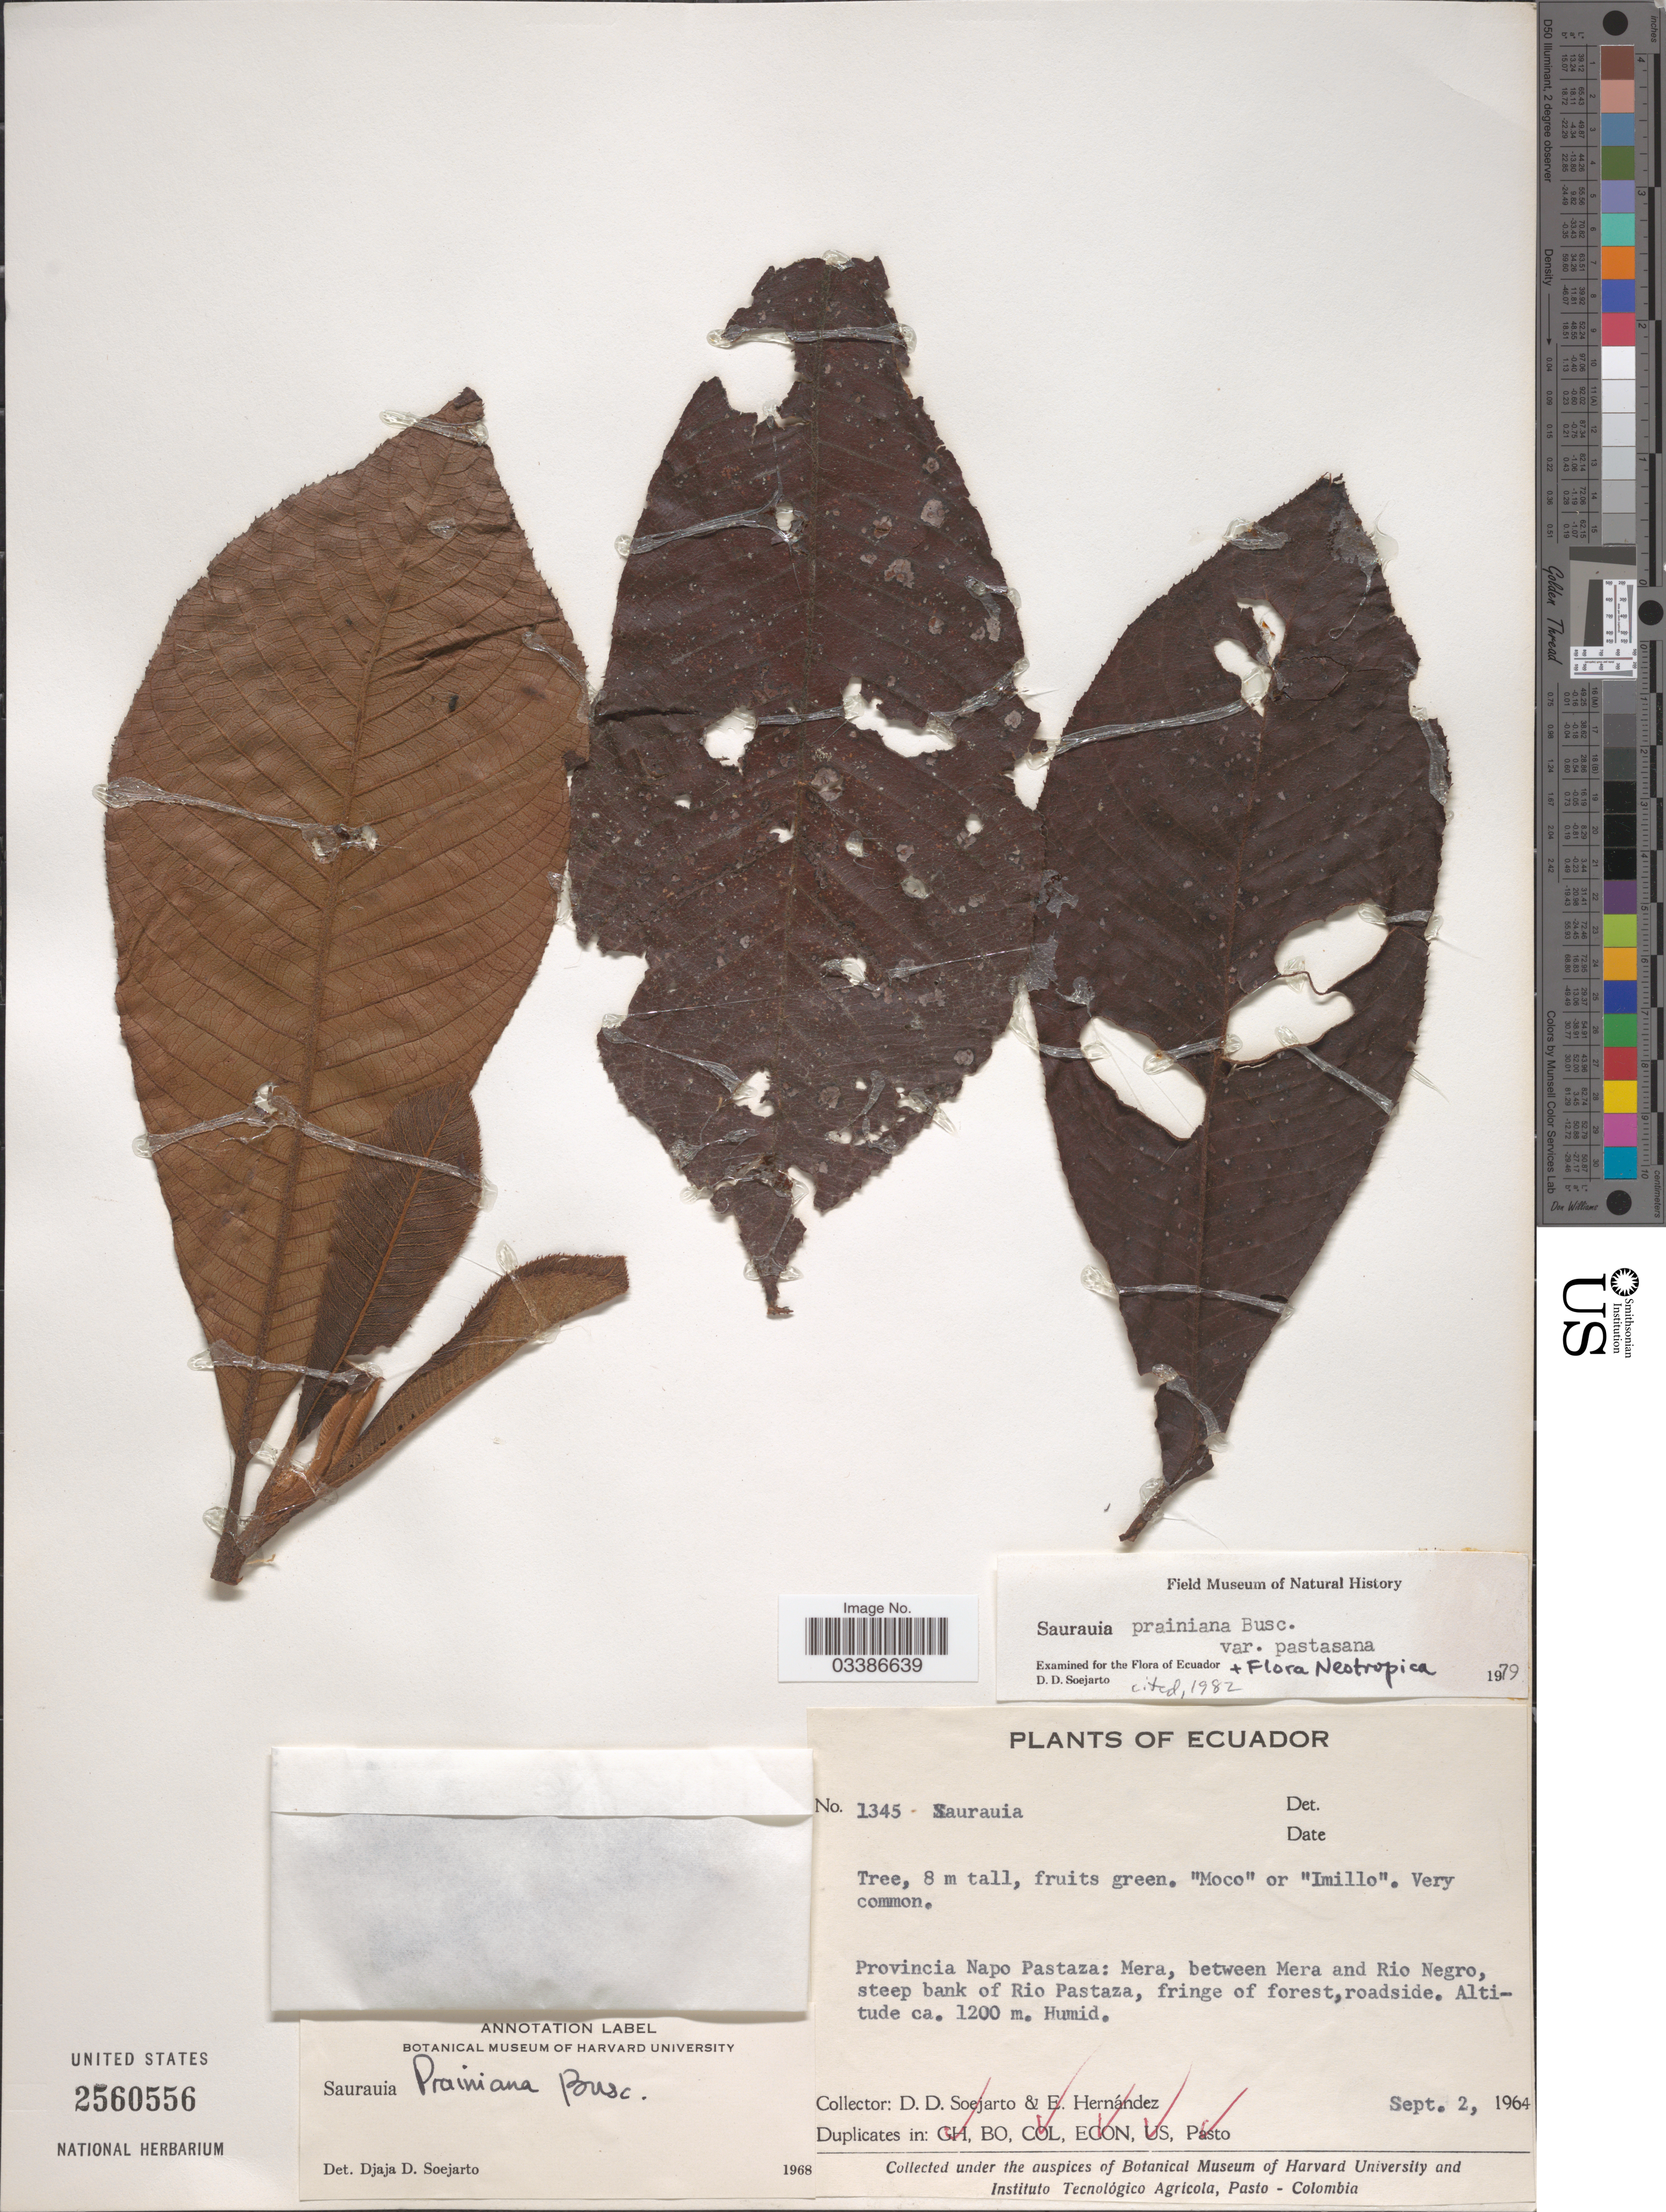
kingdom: Plantae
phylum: Tracheophyta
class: Magnoliopsida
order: Ericales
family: Actinidiaceae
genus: Saurauia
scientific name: Saurauia prainiana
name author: Buscal.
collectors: E. Hernández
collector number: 1345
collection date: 1964-09-02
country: Ecuador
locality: Provincia Napo Pastaza: Mera, between Mera and Rio Negro, steep bank of Rio Pastaza.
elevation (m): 1200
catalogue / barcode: US 2560556